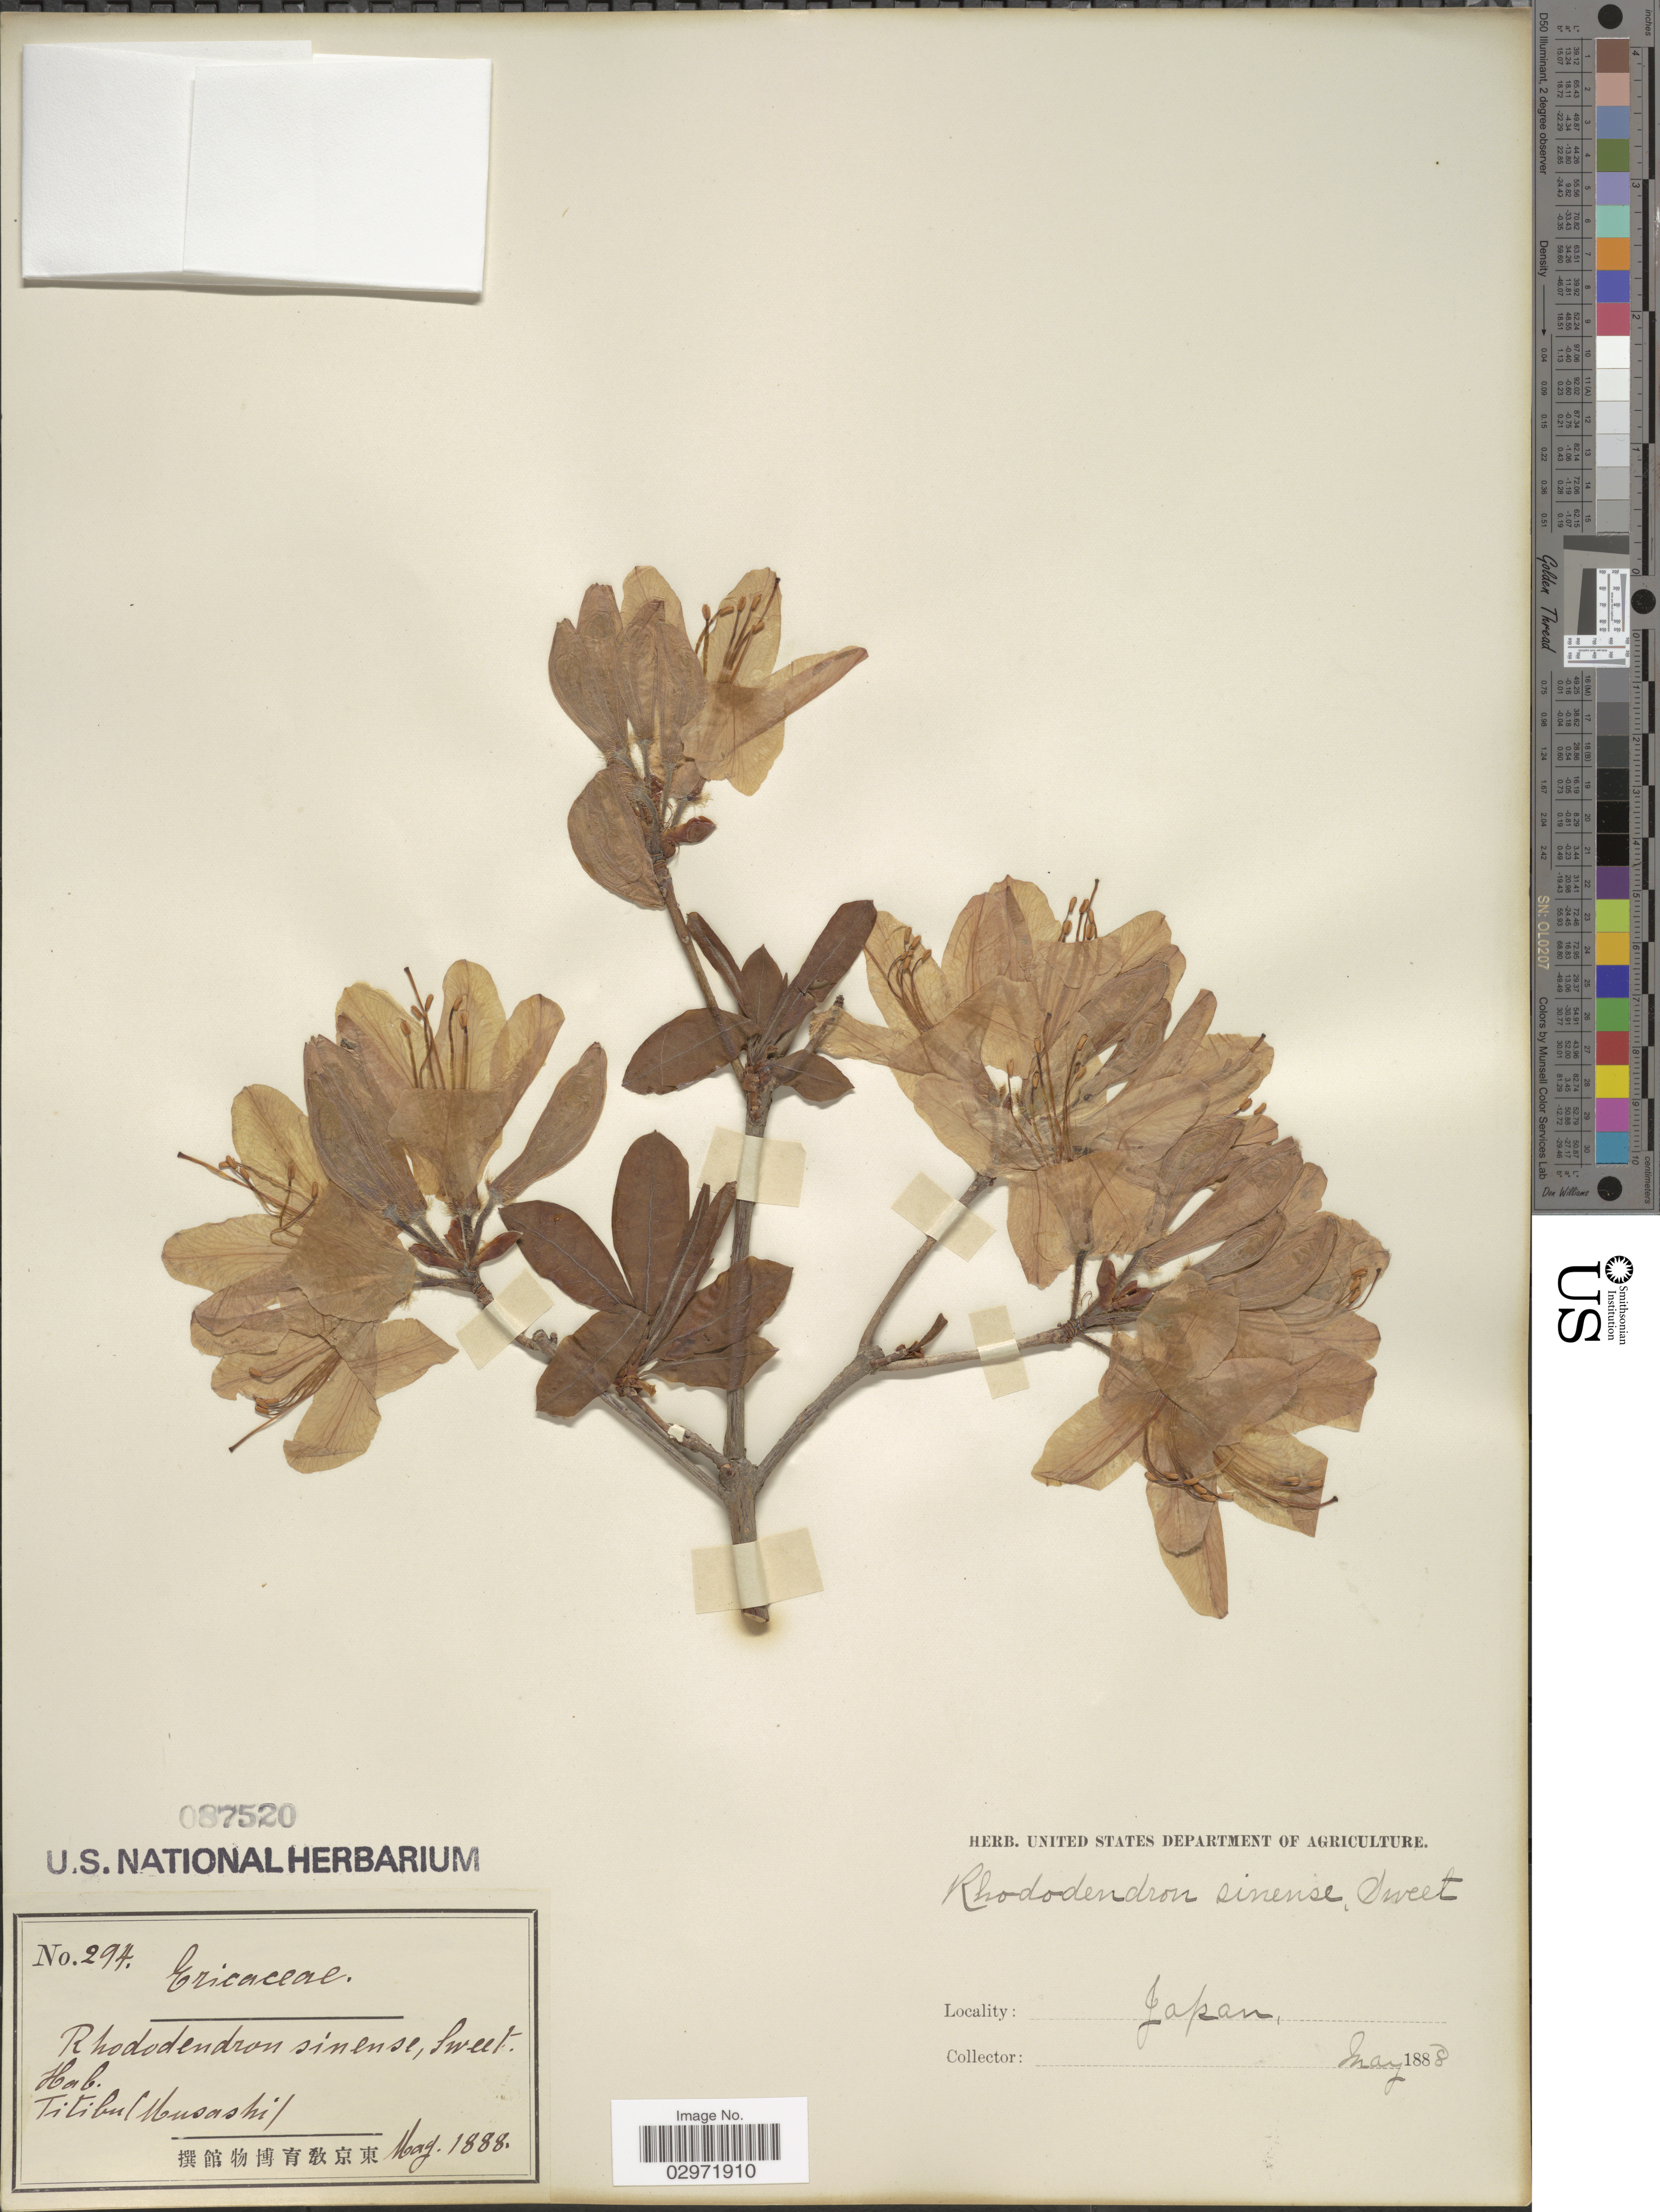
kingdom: Plantae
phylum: Tracheophyta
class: Magnoliopsida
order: Ericales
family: Ericaceae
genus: Rhododendron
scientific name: Rhododendron molle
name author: G. Don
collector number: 294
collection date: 1888-05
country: Japan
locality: Titibu (Musashi).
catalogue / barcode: US 87520